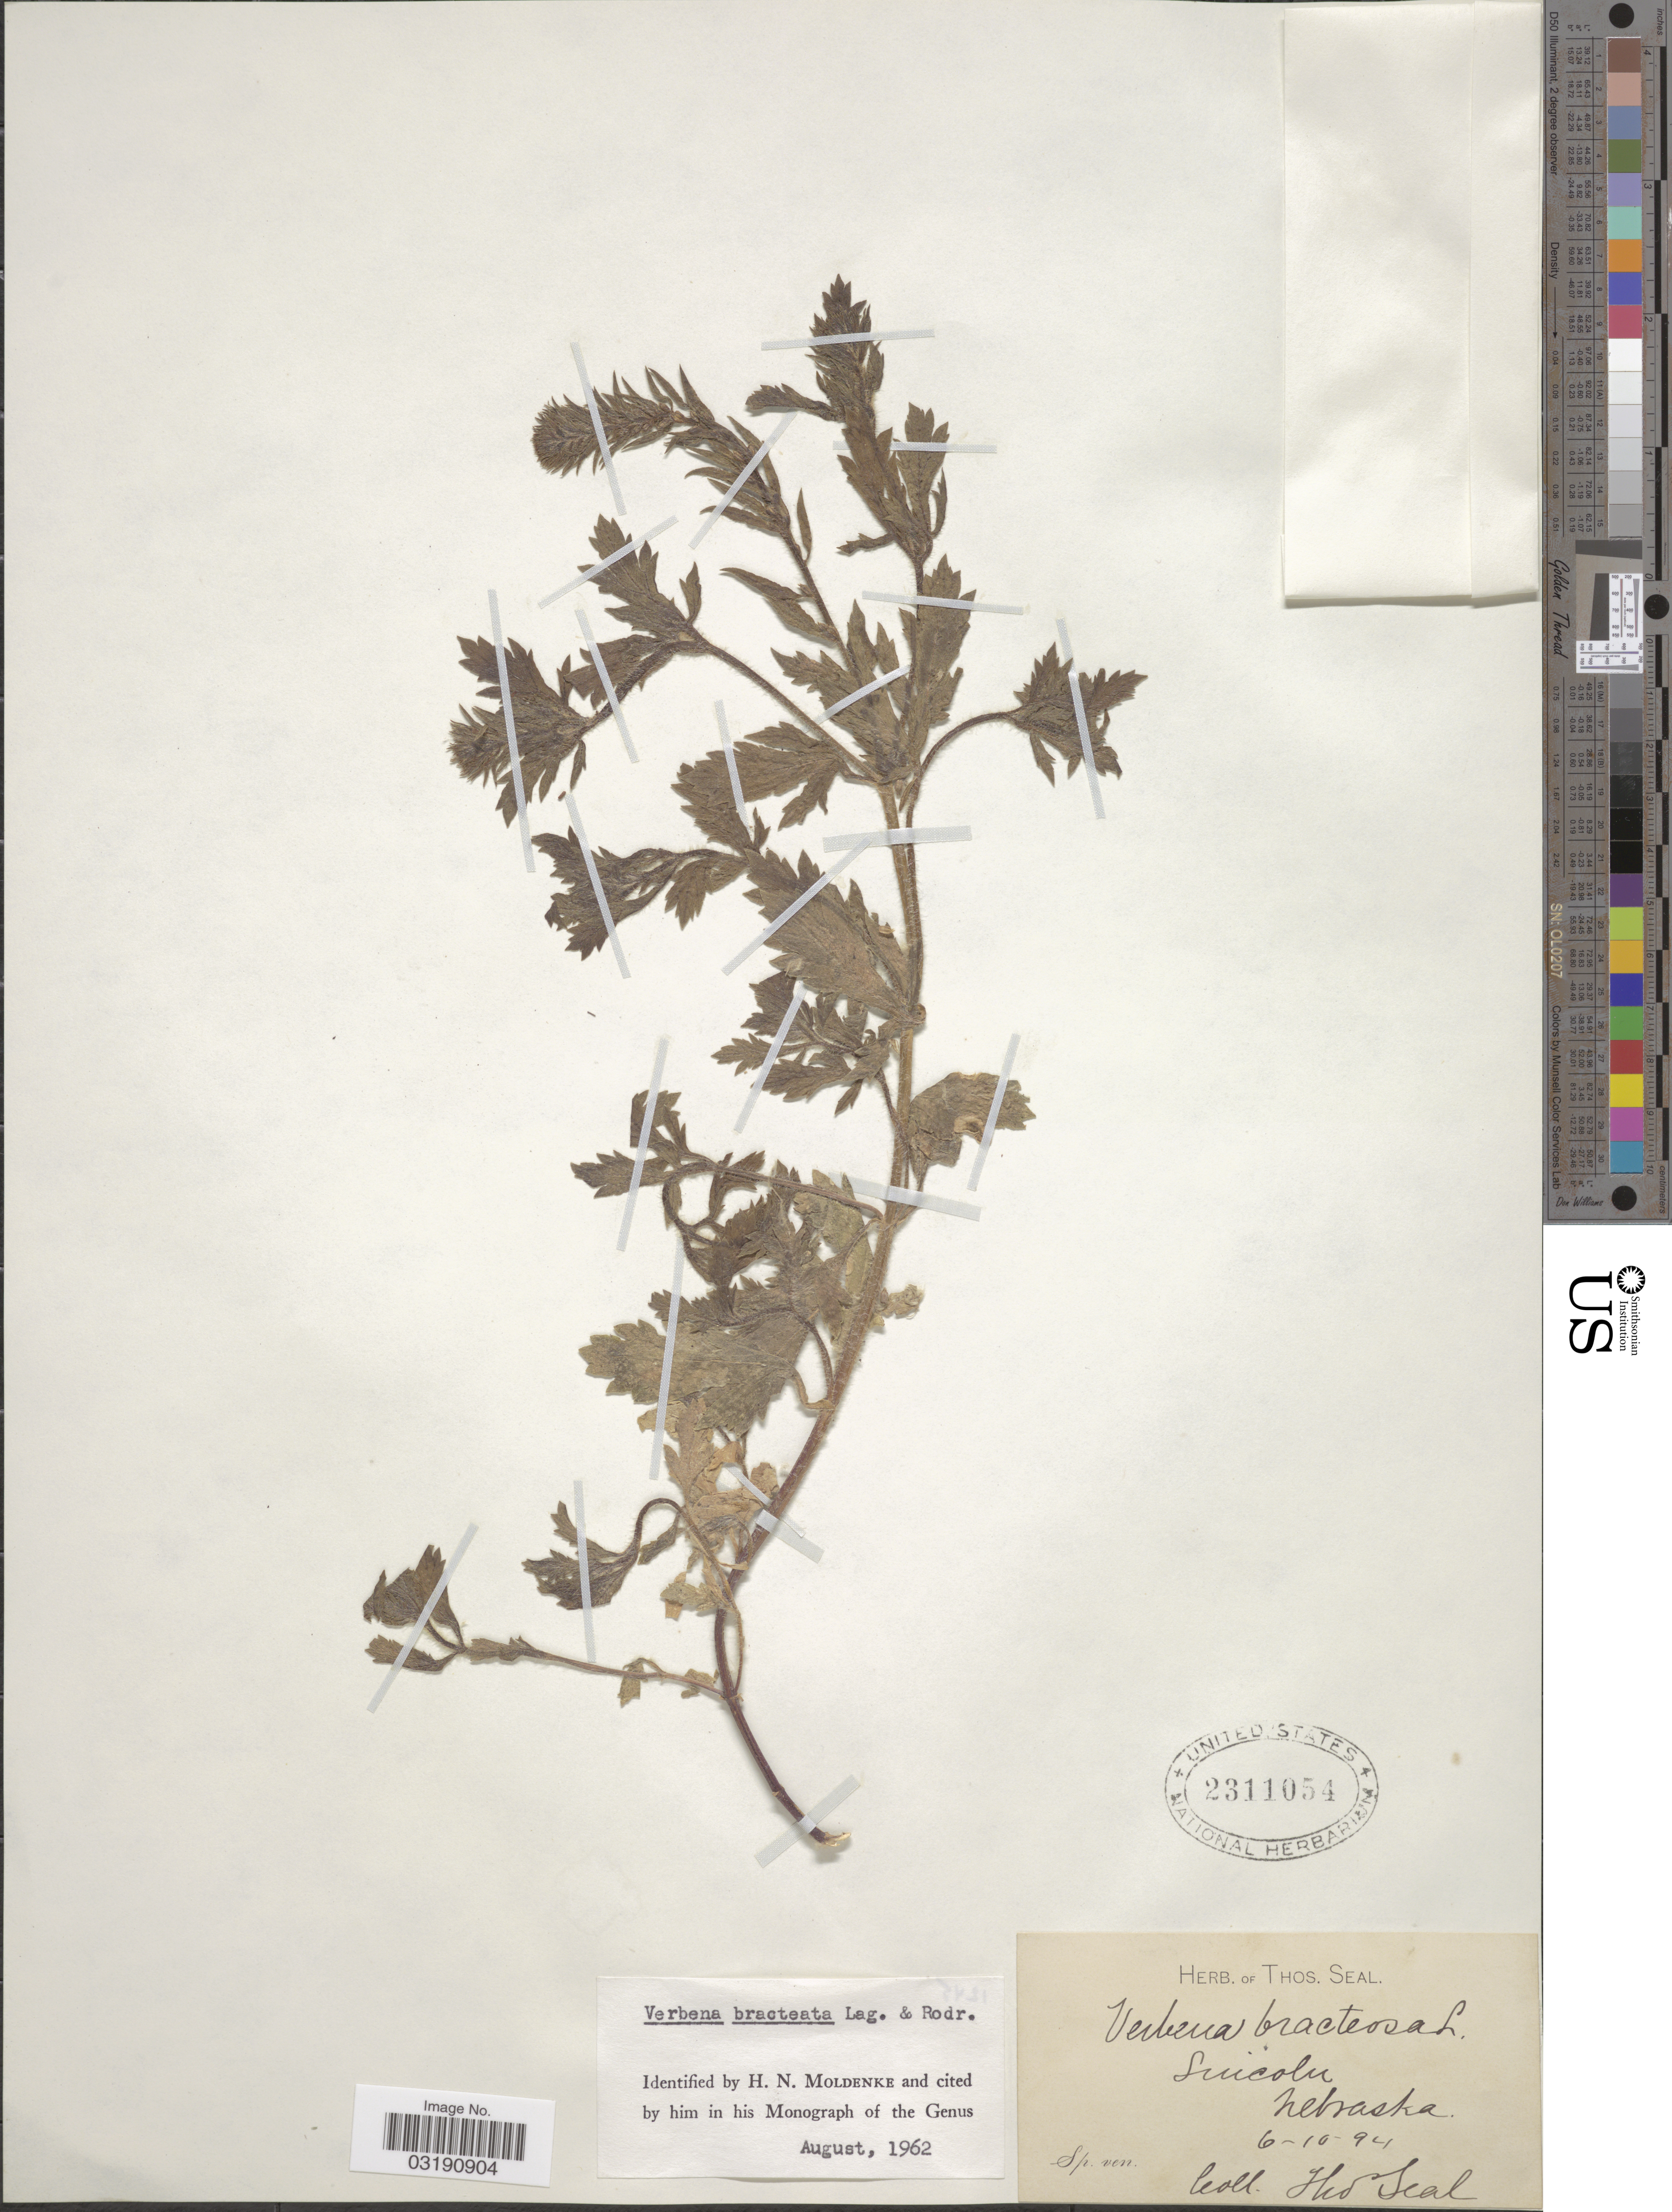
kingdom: Plantae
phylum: Tracheophyta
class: Magnoliopsida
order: Lamiales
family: Verbenaceae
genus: Verbena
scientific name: Verbena bracteata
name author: Cav. ex Lag. & Rodr.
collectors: T. Seal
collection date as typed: Transcribed d/m/y: 10/6/94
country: United States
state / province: Nebraska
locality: Lincoln.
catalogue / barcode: US 2311054